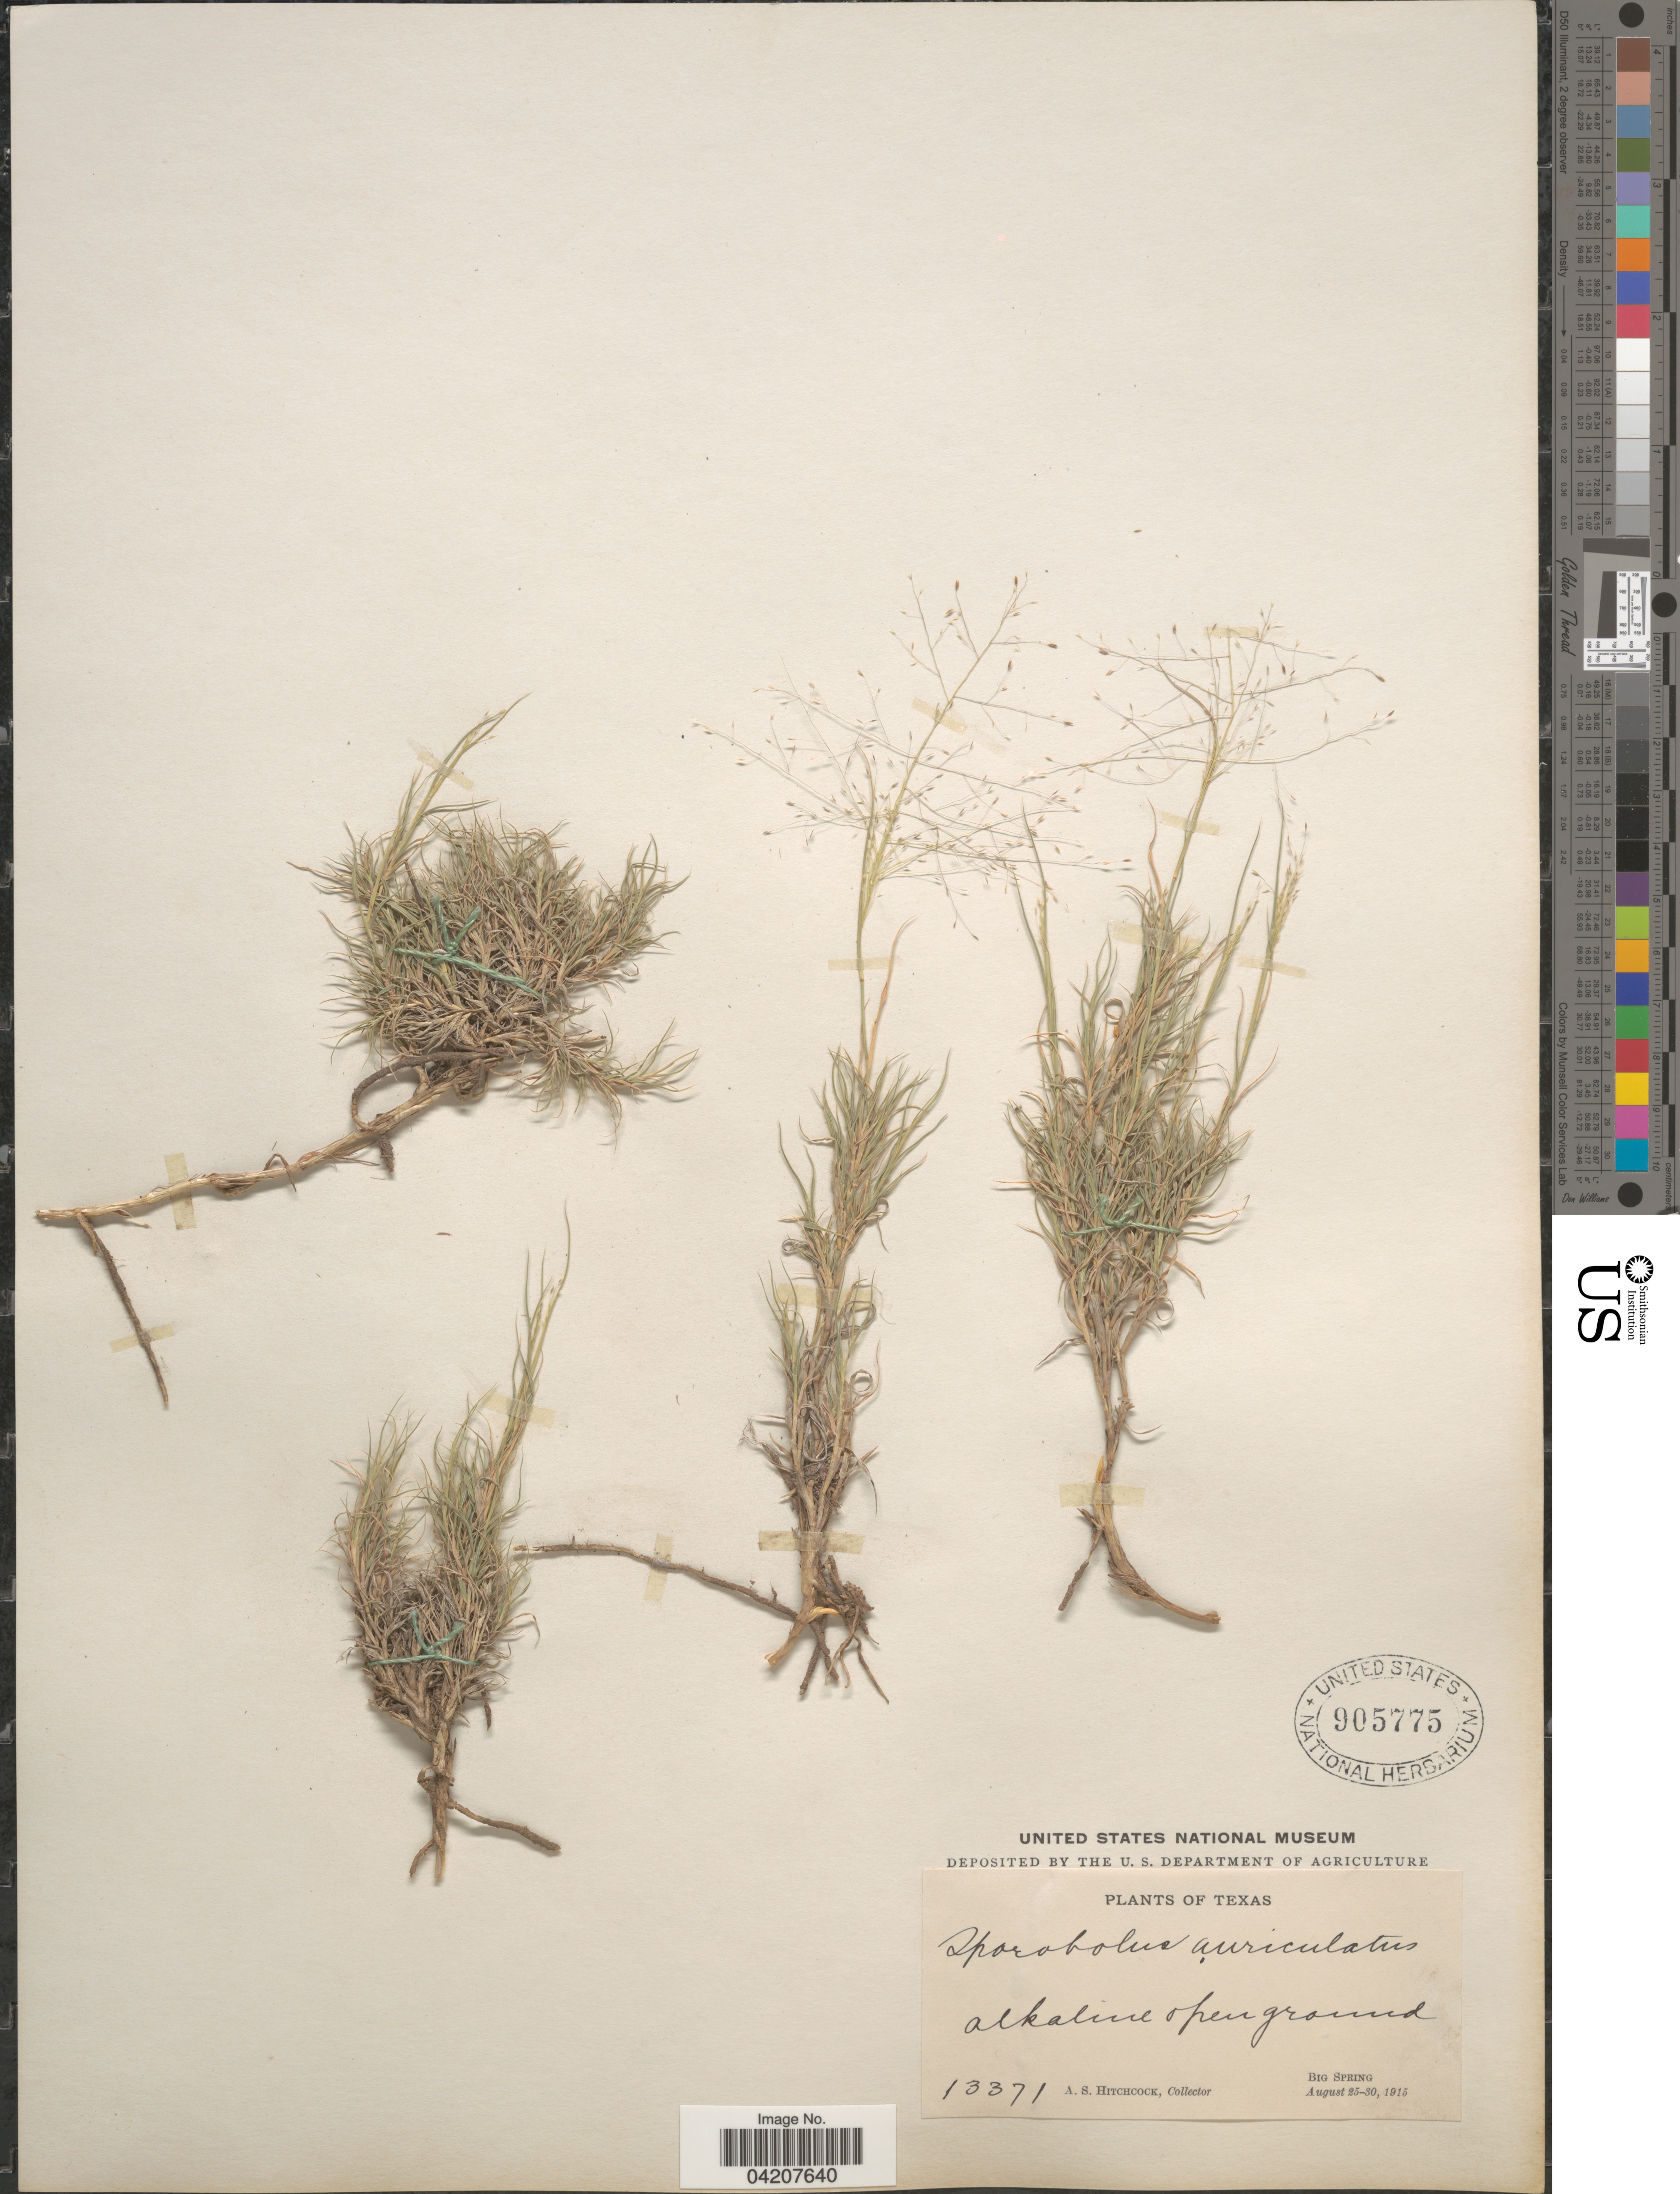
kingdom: Plantae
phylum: Tracheophyta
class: Liliopsida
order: Poales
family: Poaceae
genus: Muhlenbergia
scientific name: Muhlenbergia arenacea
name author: (Buckley) Hitchc.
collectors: A. S. Hitchcock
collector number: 13371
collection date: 1915-08-25/1915-08-30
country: United States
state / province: Texas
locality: Alkaline open ground. Big Spring.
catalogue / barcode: US 905775